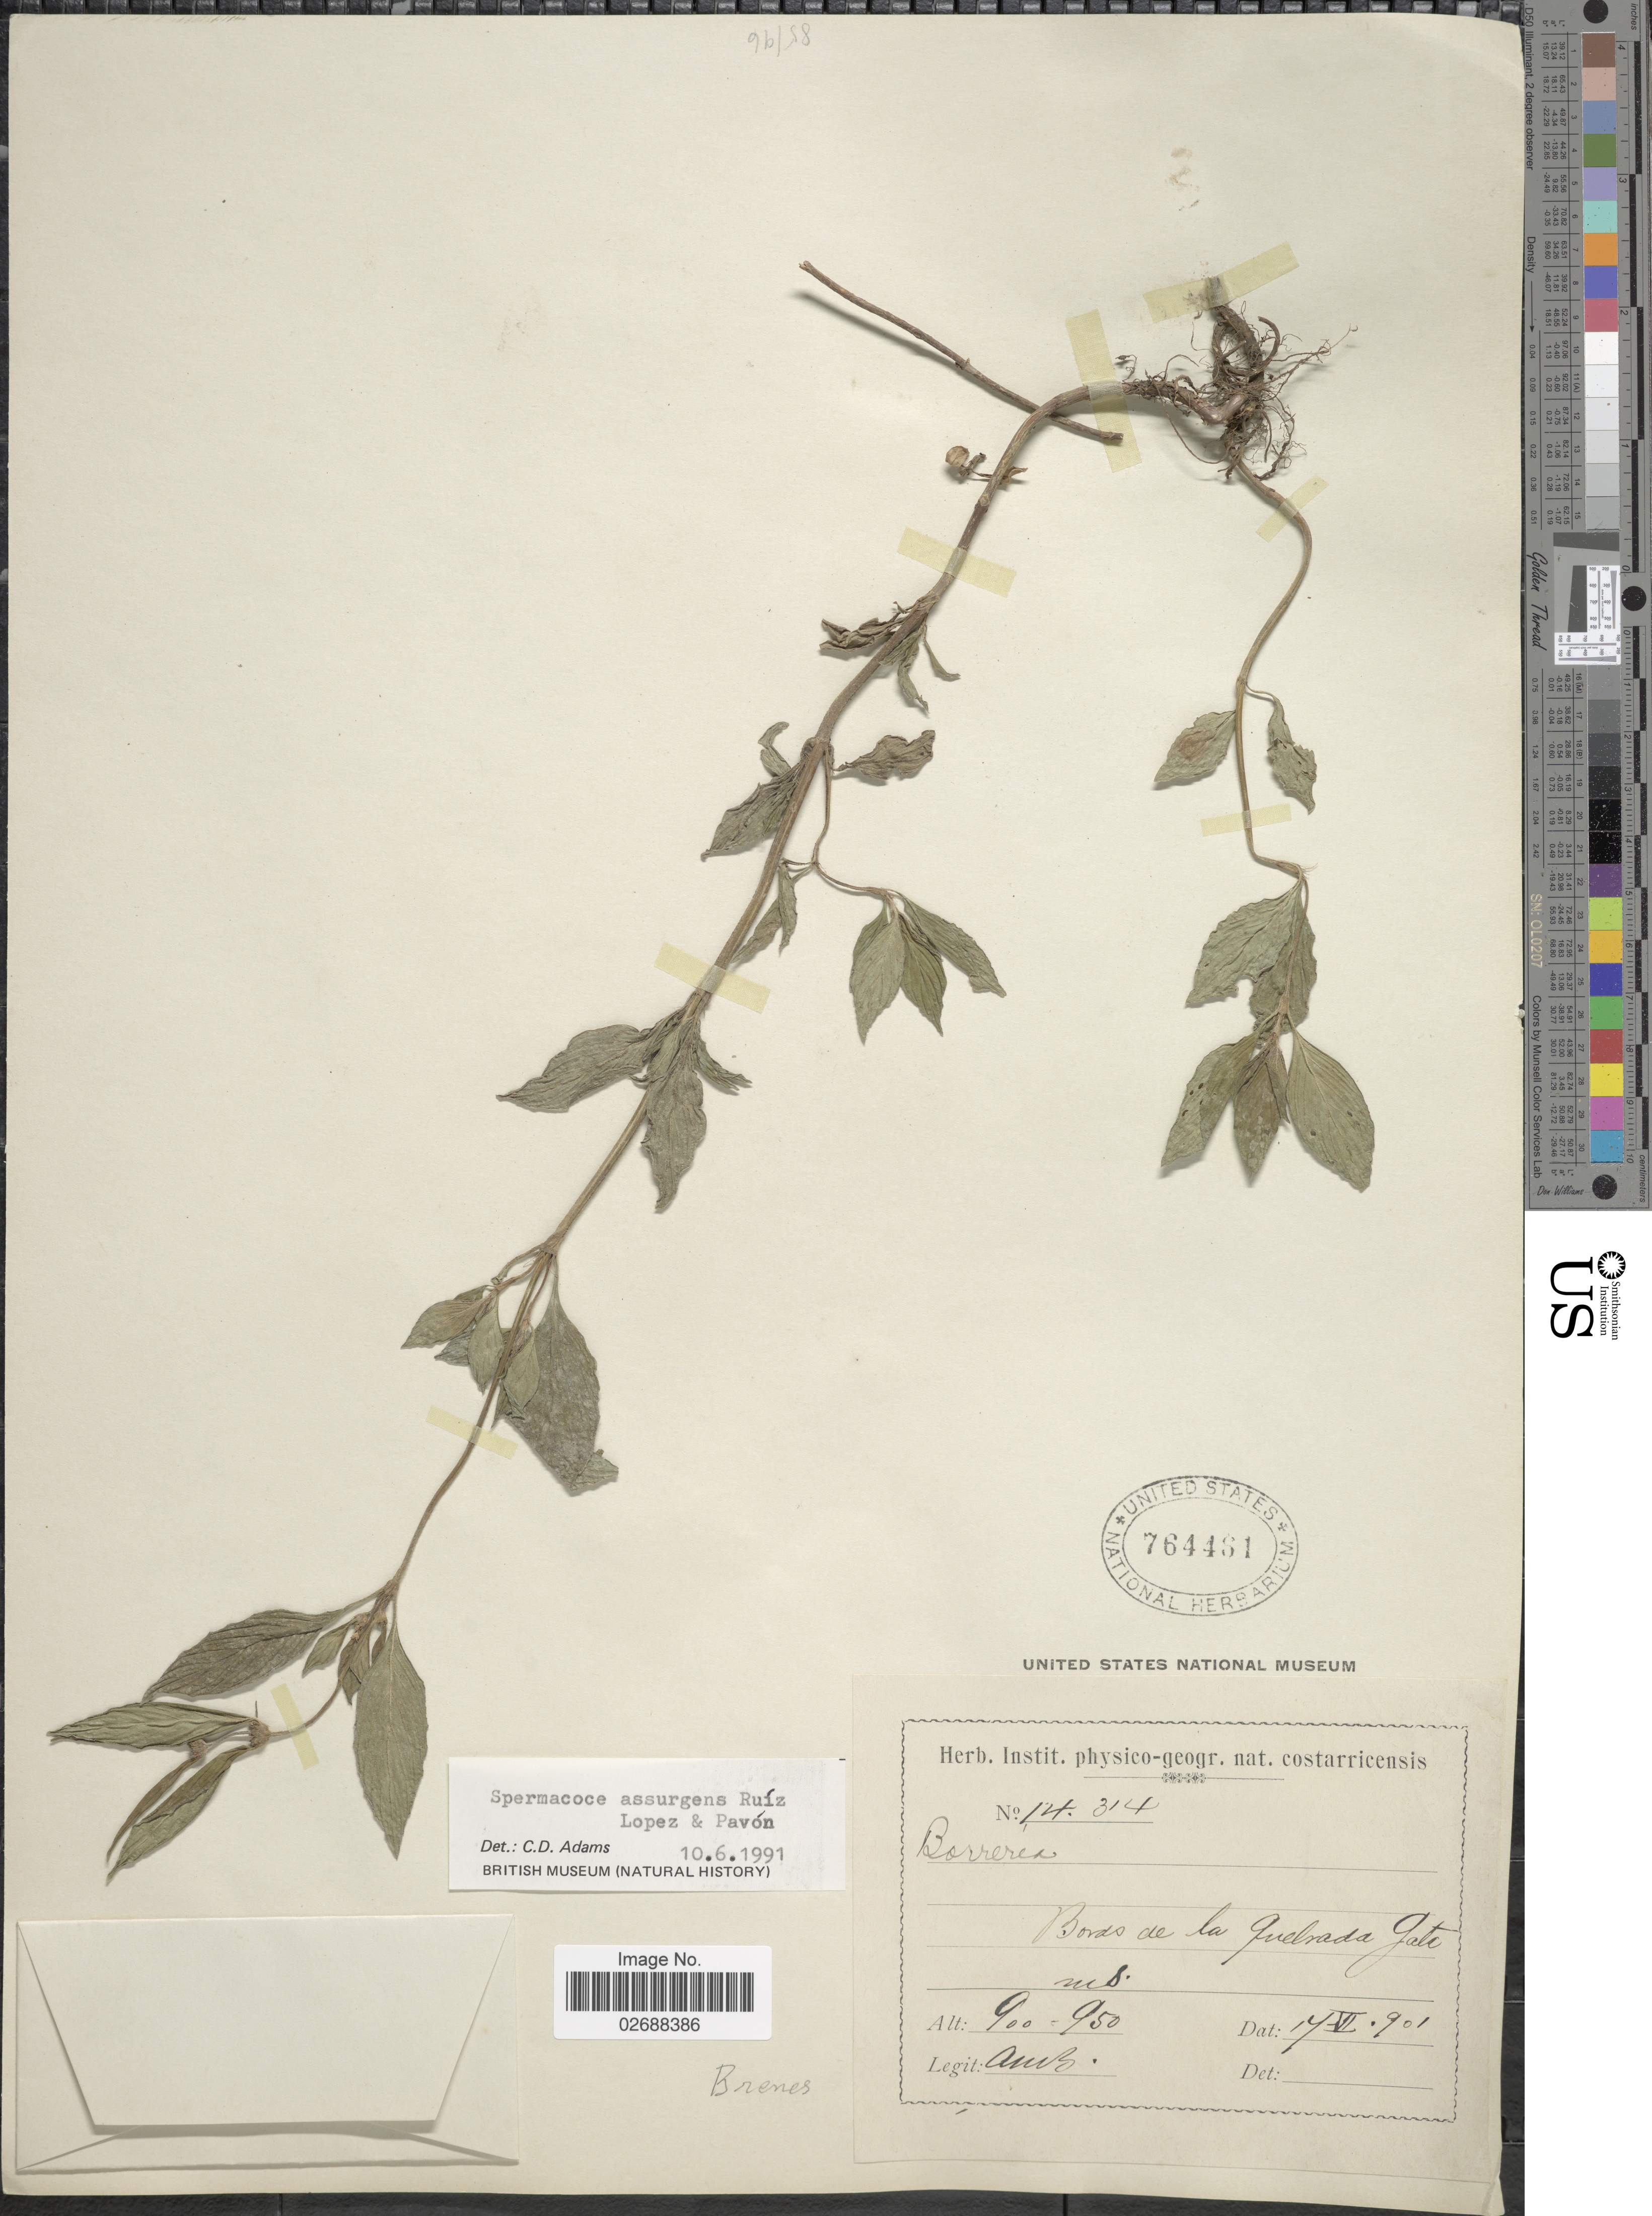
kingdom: Plantae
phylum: Tracheophyta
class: Magnoliopsida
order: Gentianales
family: Rubiaceae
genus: Borreria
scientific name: Borreria assurgens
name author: (Ruiz & Pav.) Griseb.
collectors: A. Brenes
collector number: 14314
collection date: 1901-06-17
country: Costa Rica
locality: Bords de la Quebrada Gata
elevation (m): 900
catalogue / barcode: US 764461